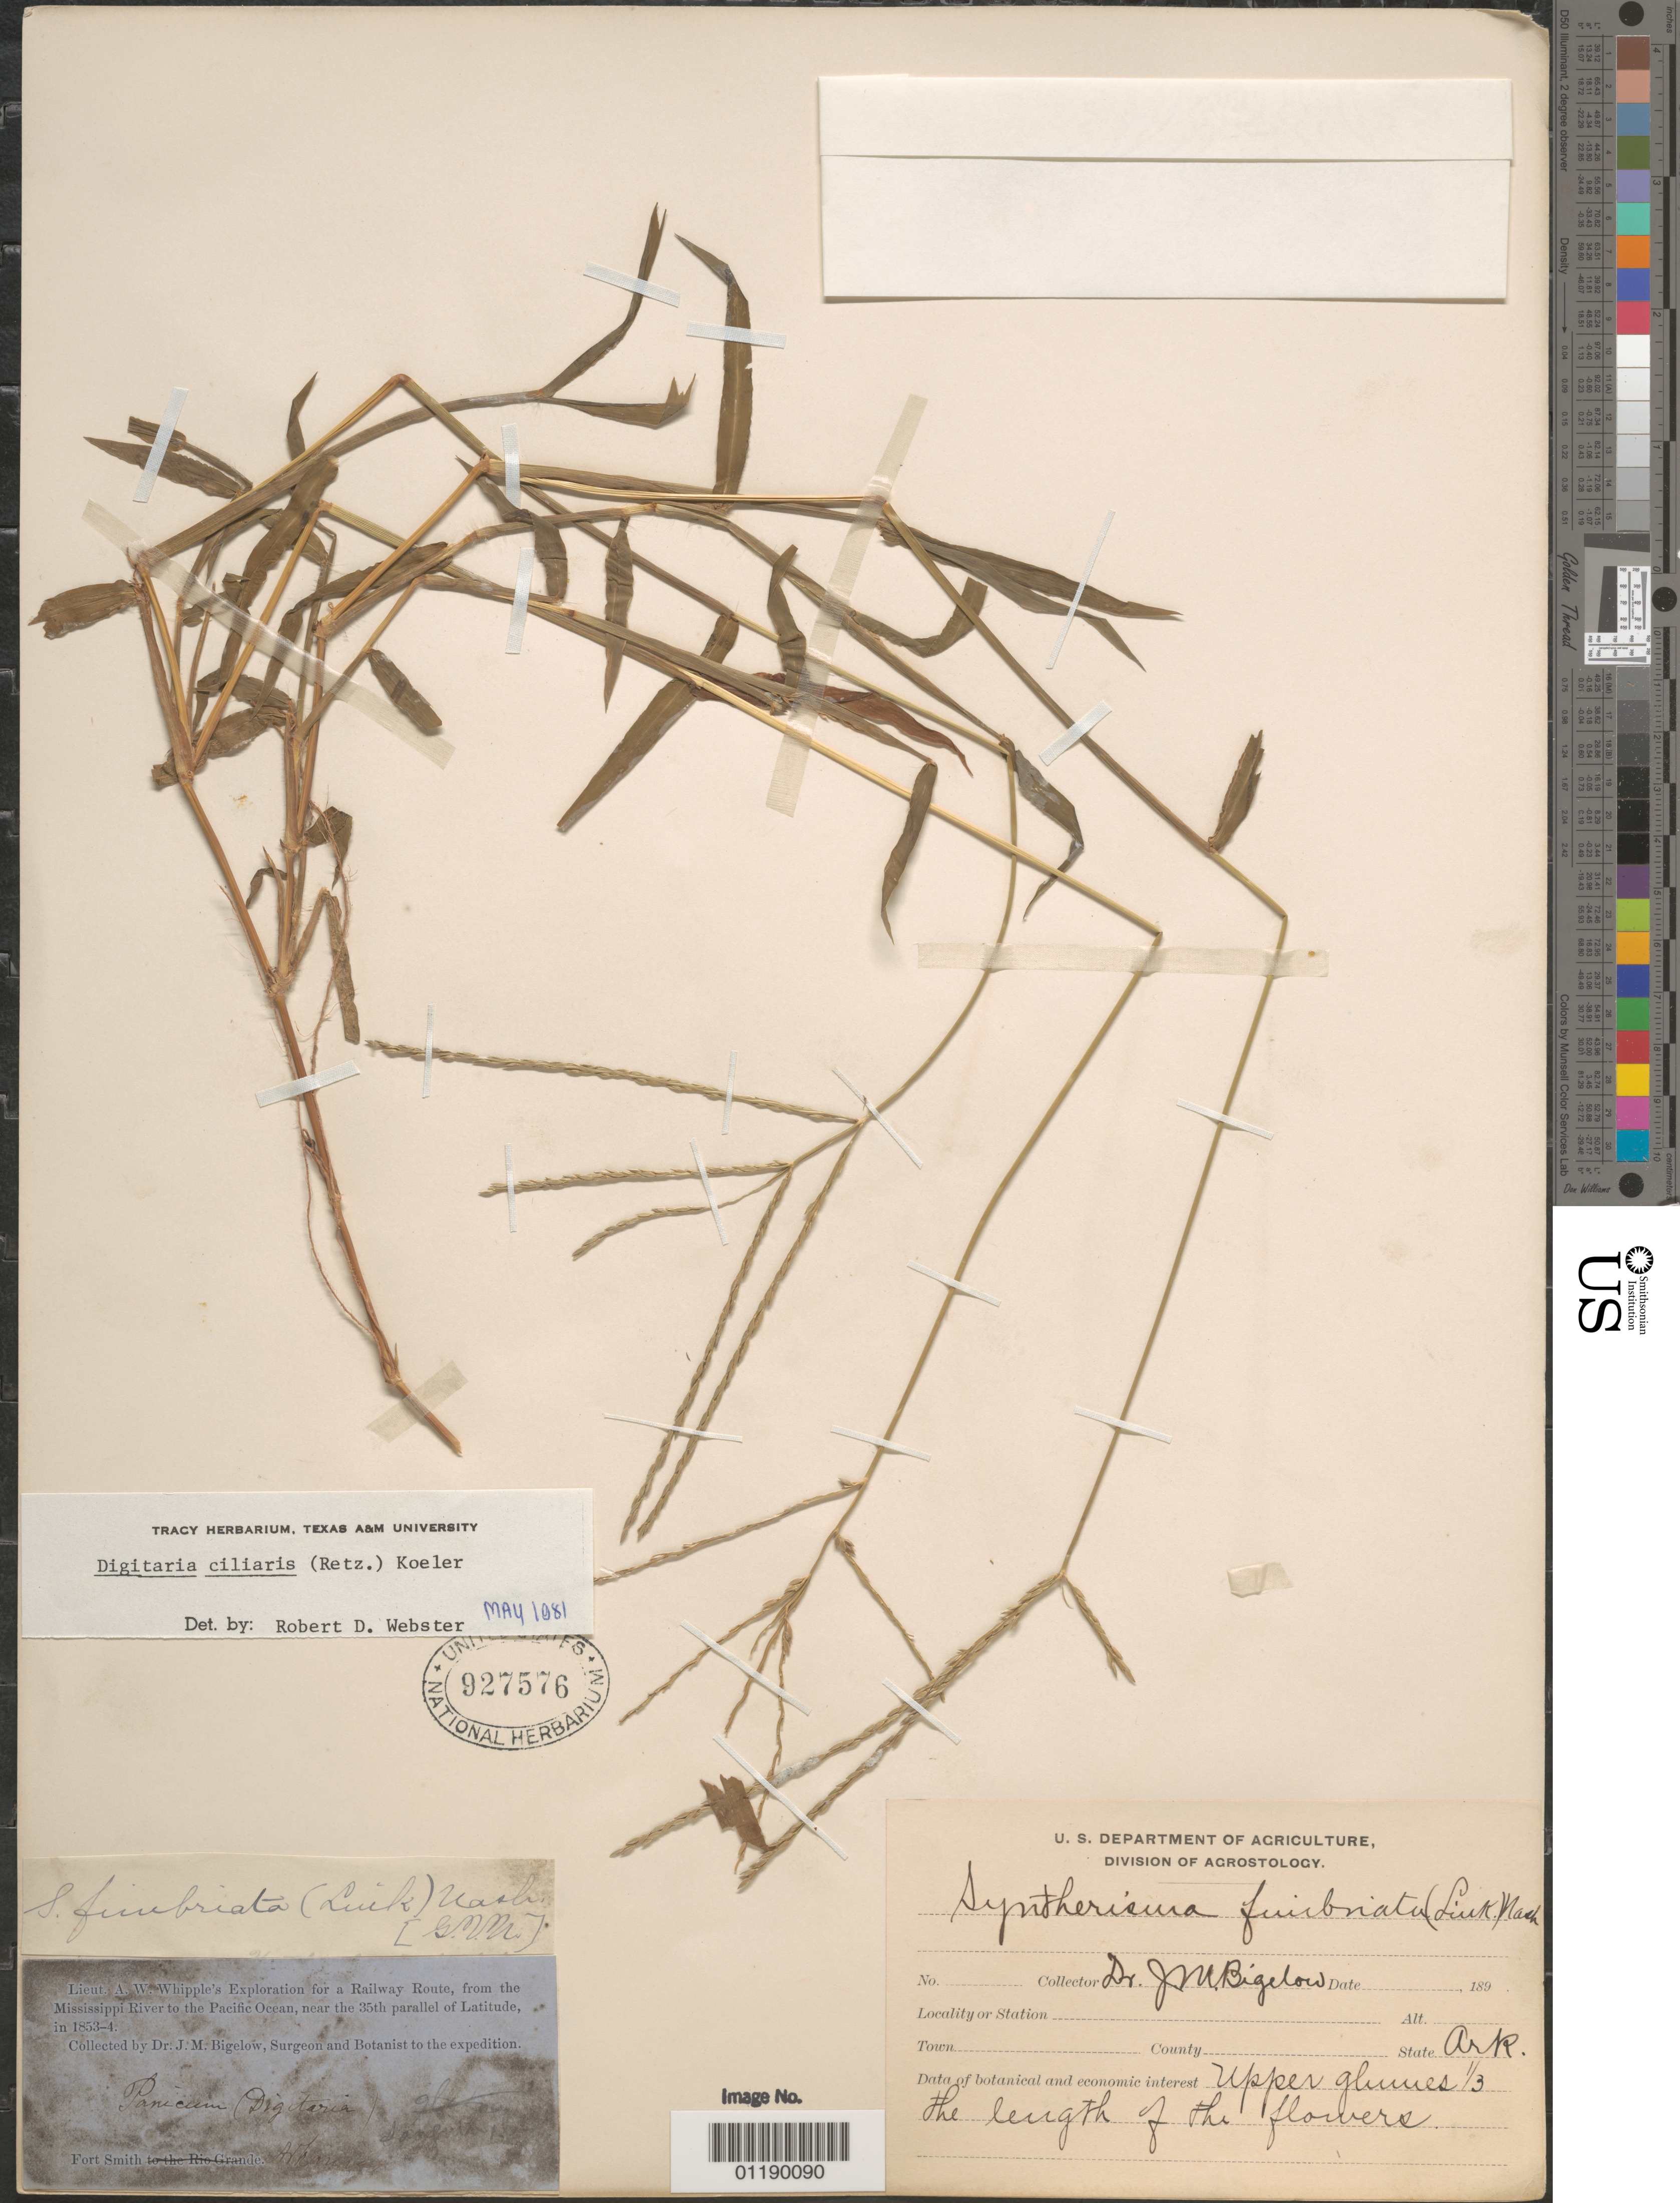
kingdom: Plantae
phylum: Tracheophyta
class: Liliopsida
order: Poales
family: Poaceae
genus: Digitaria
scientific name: Digitaria ciliaris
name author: (Retz.) Koeler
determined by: Webster, Robert D.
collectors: J. M. Bigelow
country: United States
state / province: Arkansas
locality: Fort Smith.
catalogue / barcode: US 927576